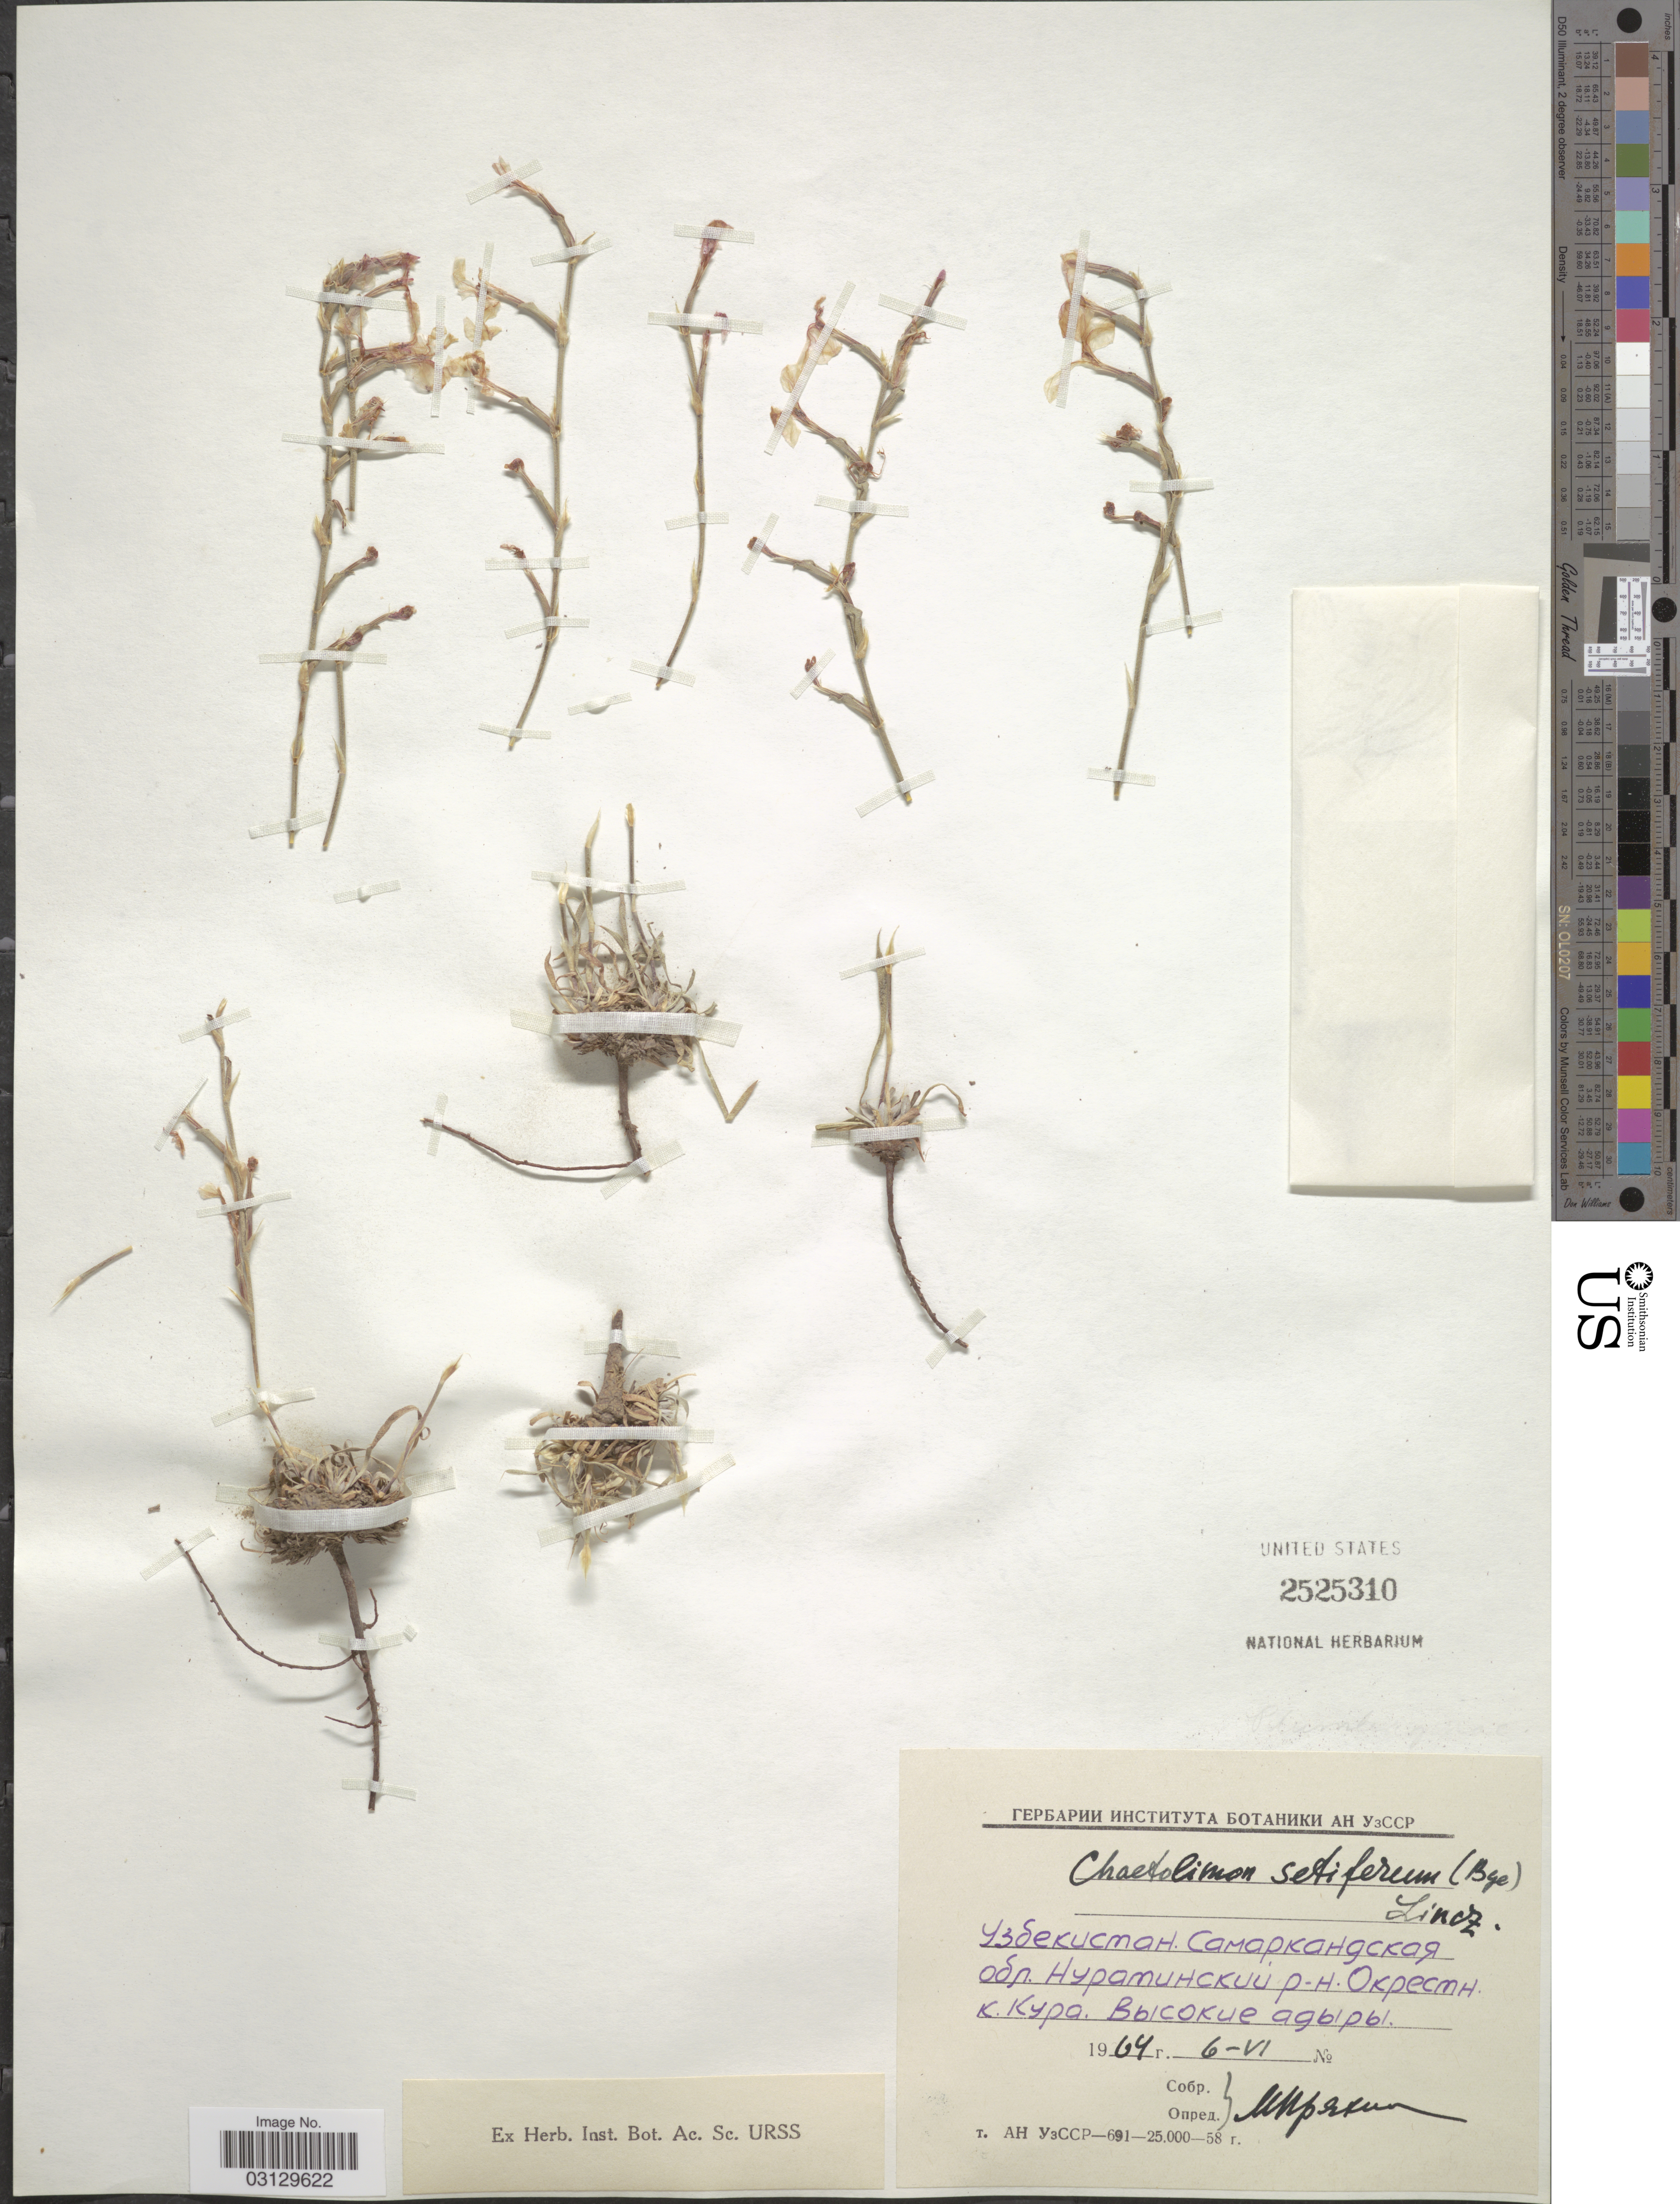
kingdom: Plantae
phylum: Tracheophyta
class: Magnoliopsida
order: Caryophyllales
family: Plumbaginaceae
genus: Acantholimon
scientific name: Acantholimon setiferum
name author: Bunge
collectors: M. Pryakin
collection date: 1964-06-06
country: Uzbekistan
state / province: Navoiy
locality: Nurota Tumani, Vicinity of Kura.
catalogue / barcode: US 2525310